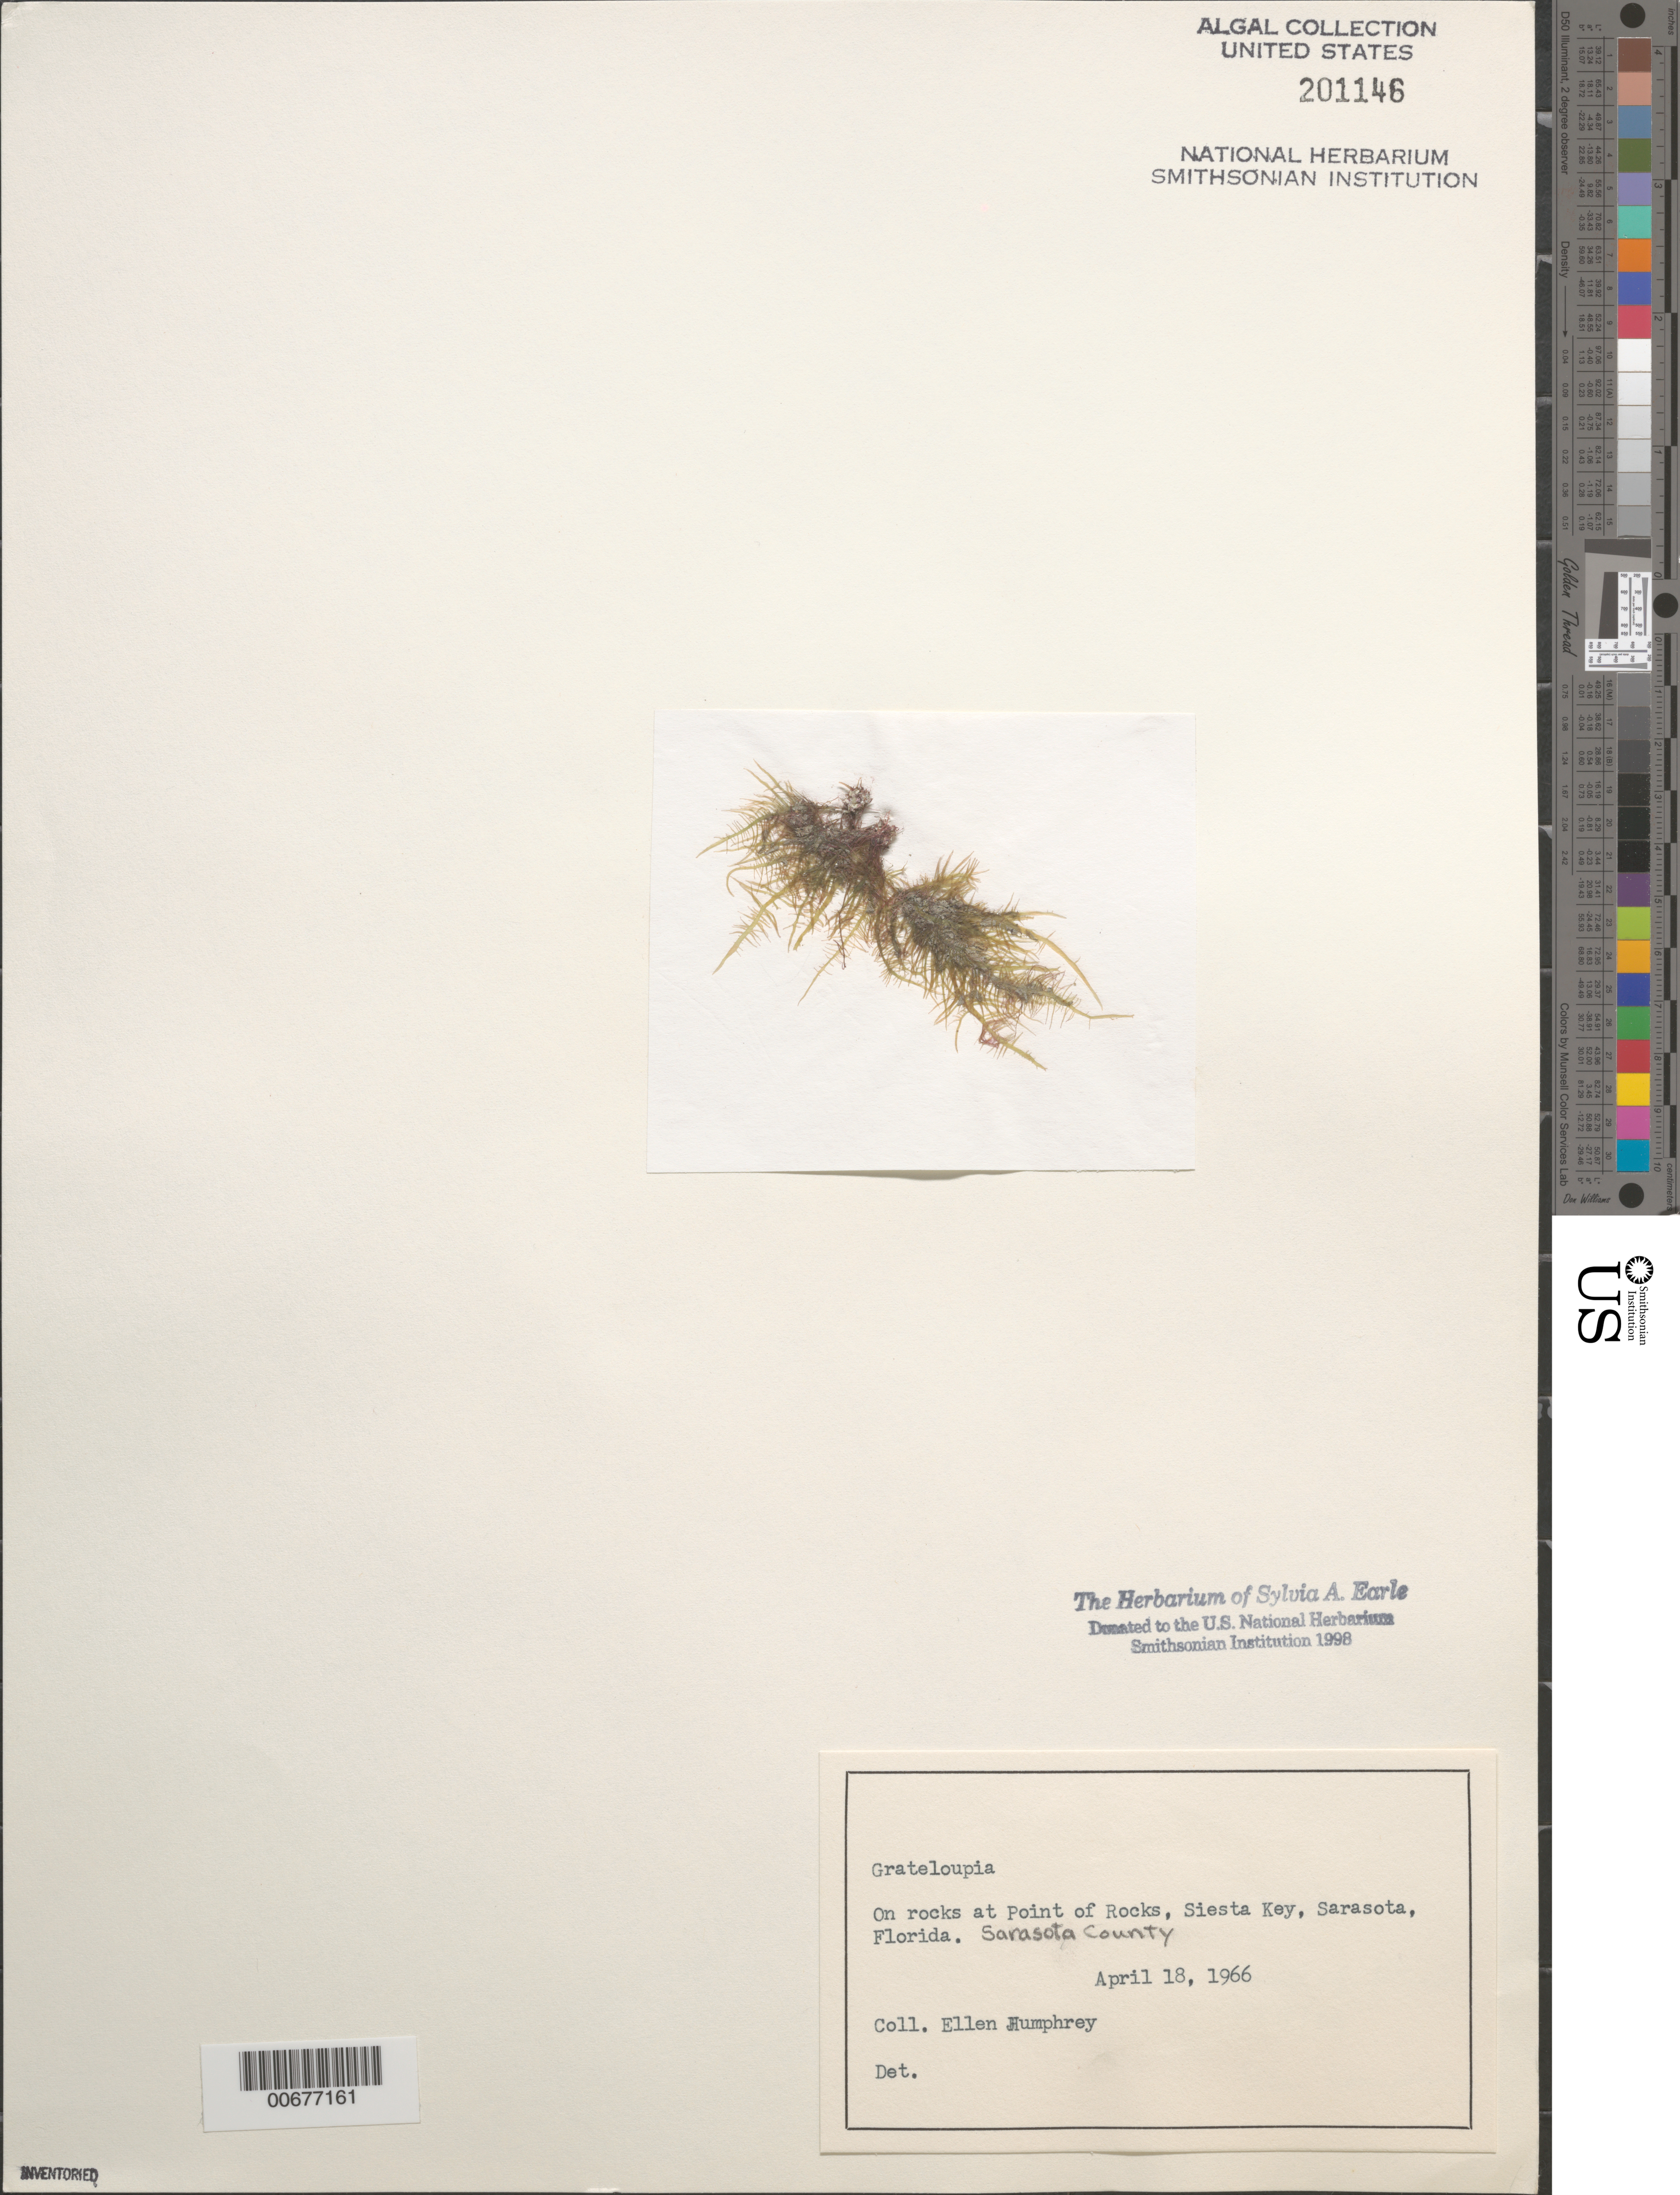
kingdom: Plantae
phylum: Rhodophyta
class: Florideophyceae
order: Halymeniales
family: Halymeniaceae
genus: Grateloupia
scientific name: Grateloupia sp.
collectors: E. Humphrey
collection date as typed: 18 Apr 1966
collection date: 1966-04-18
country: United States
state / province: Florida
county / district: Sarasota County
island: Siesta Key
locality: Point of Rocks, Sarasota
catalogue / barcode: US 201146